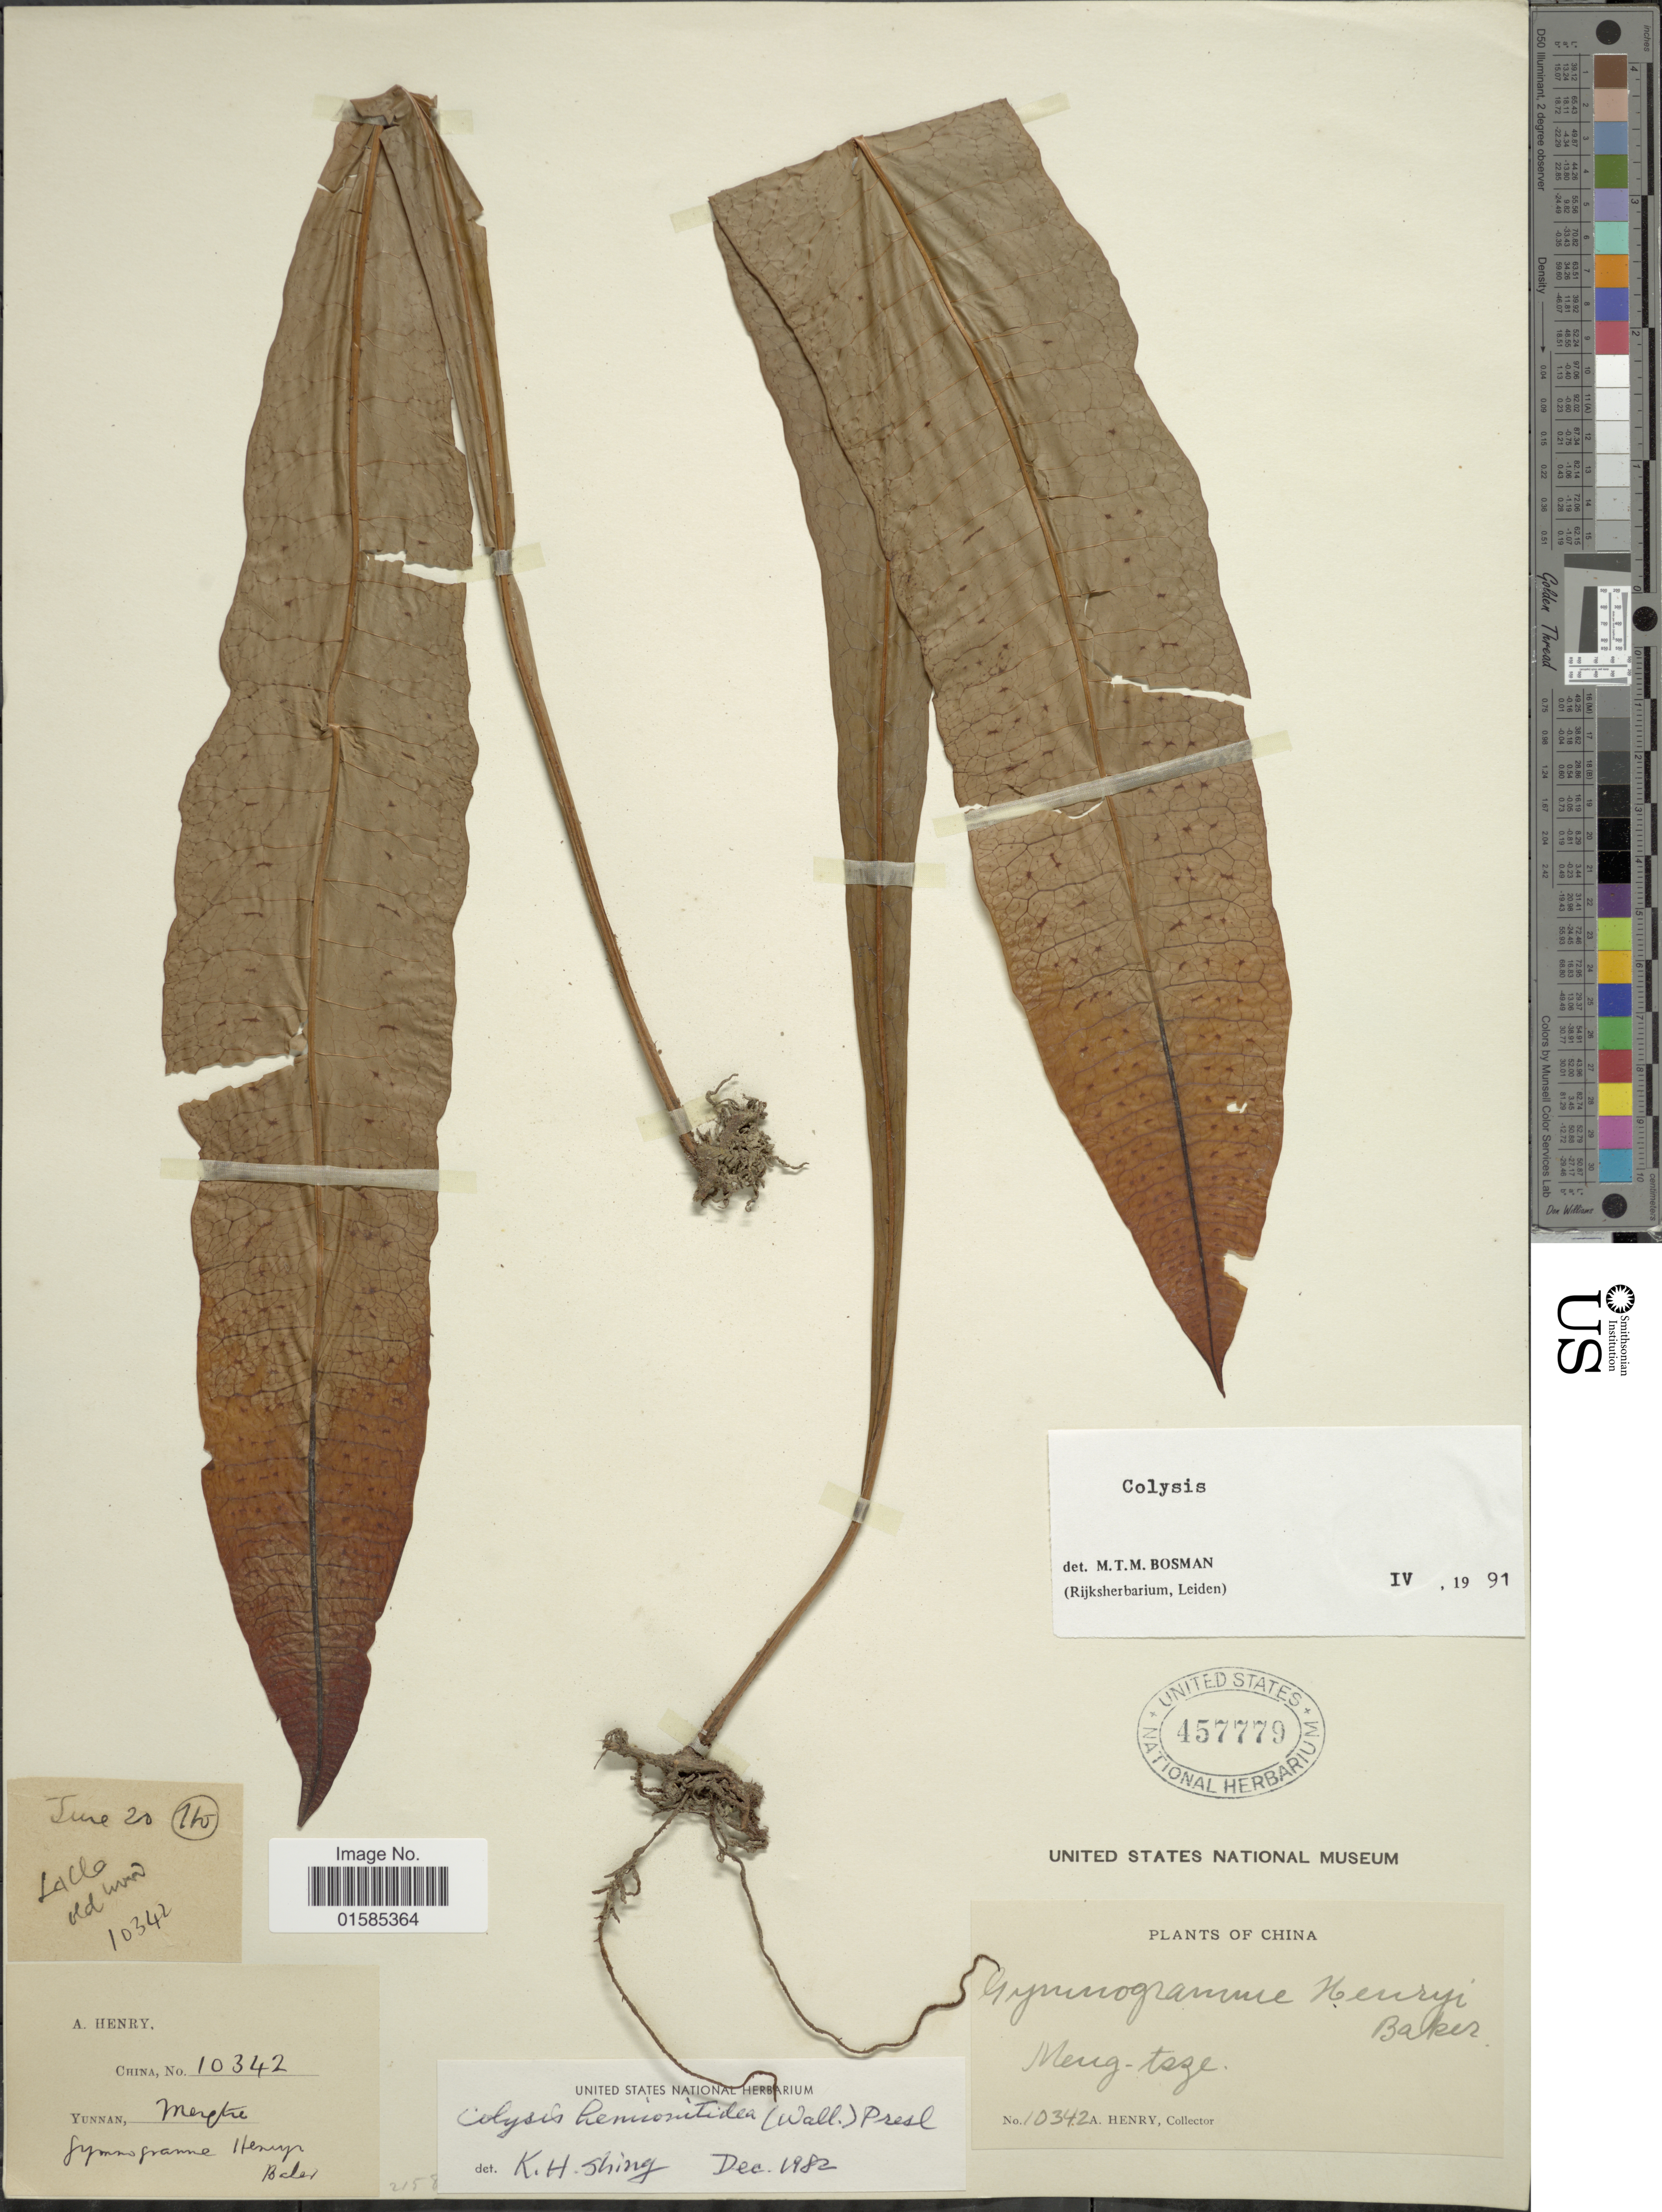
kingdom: Plantae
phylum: Tracheophyta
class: Polypodiopsida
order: Polypodiales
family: Polypodiaceae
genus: Leptochilus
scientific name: Leptochilus hemionitideus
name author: (C. Presl) Noot.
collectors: A. Henry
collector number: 10342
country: China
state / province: Yunnan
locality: China, Yunnan, Mengtze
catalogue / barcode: US 457779